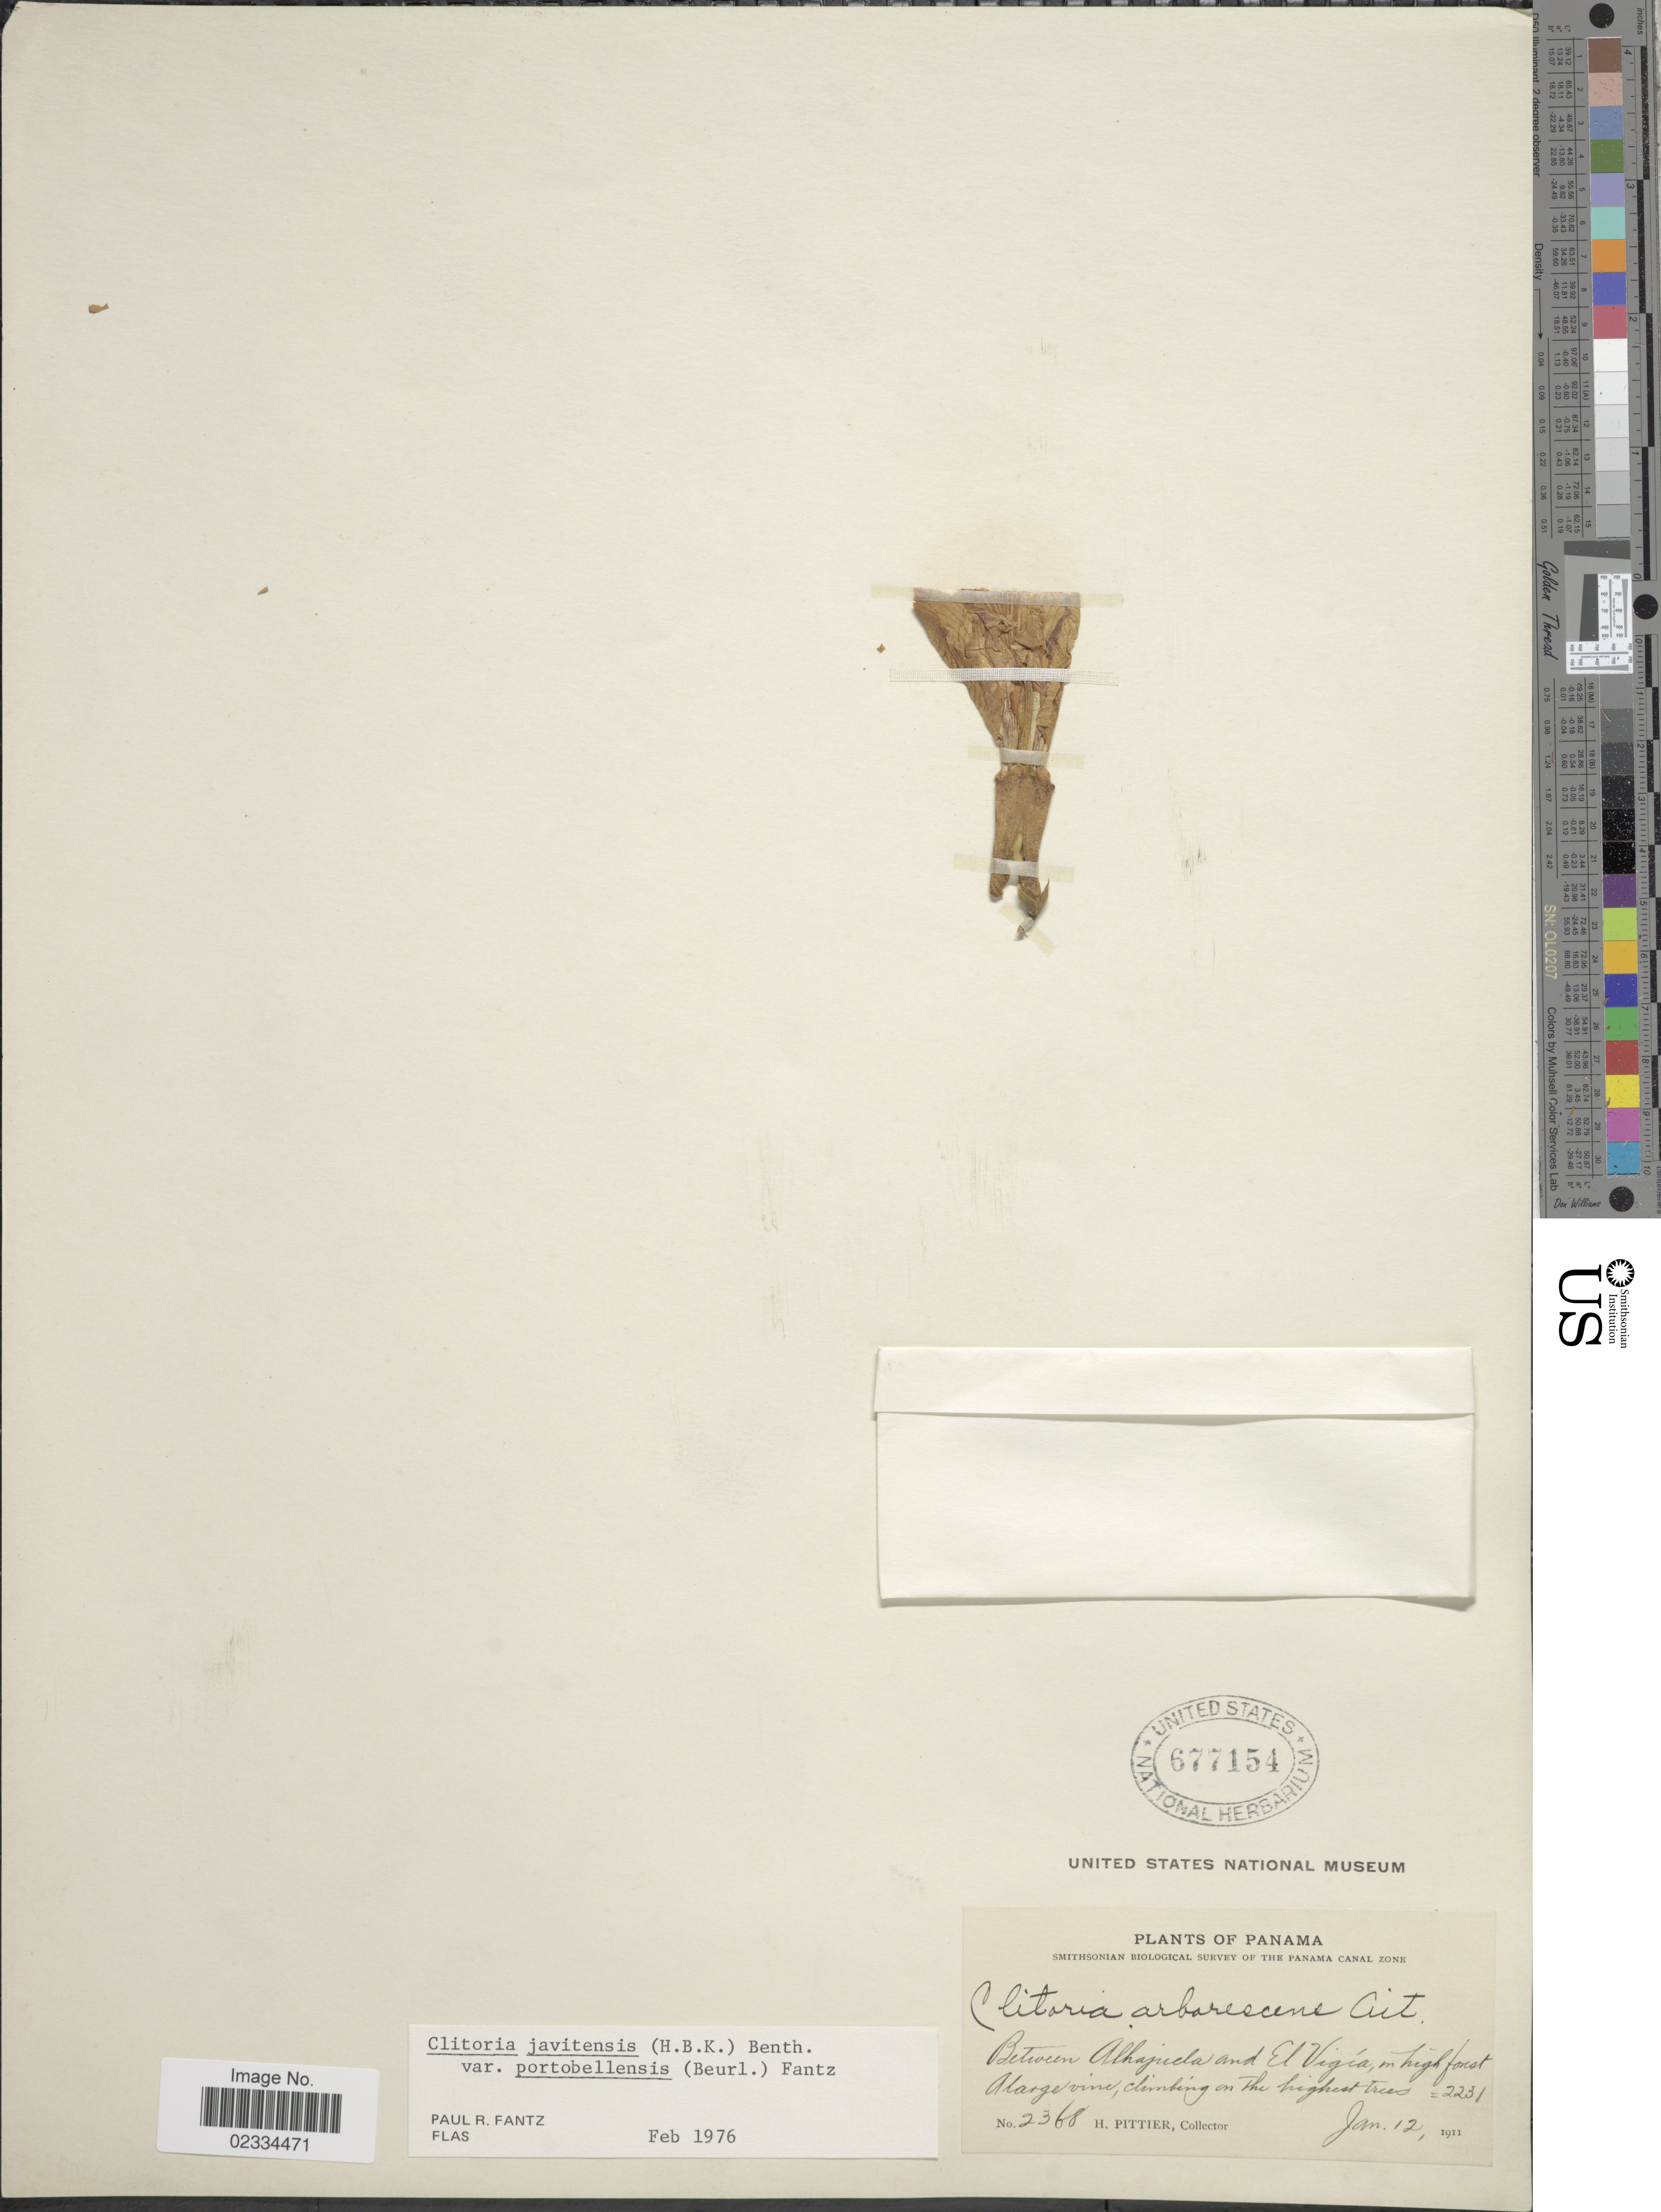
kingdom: Plantae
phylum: Tracheophyta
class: Magnoliopsida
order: Fabales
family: Fabaceae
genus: Clitoria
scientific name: Clitoria javitensis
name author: (Kunth) Benth.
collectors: H. F. Pittier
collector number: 2368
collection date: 1911-01-12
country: Panama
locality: Between Alhajuela and El Vigia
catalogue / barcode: US 677154